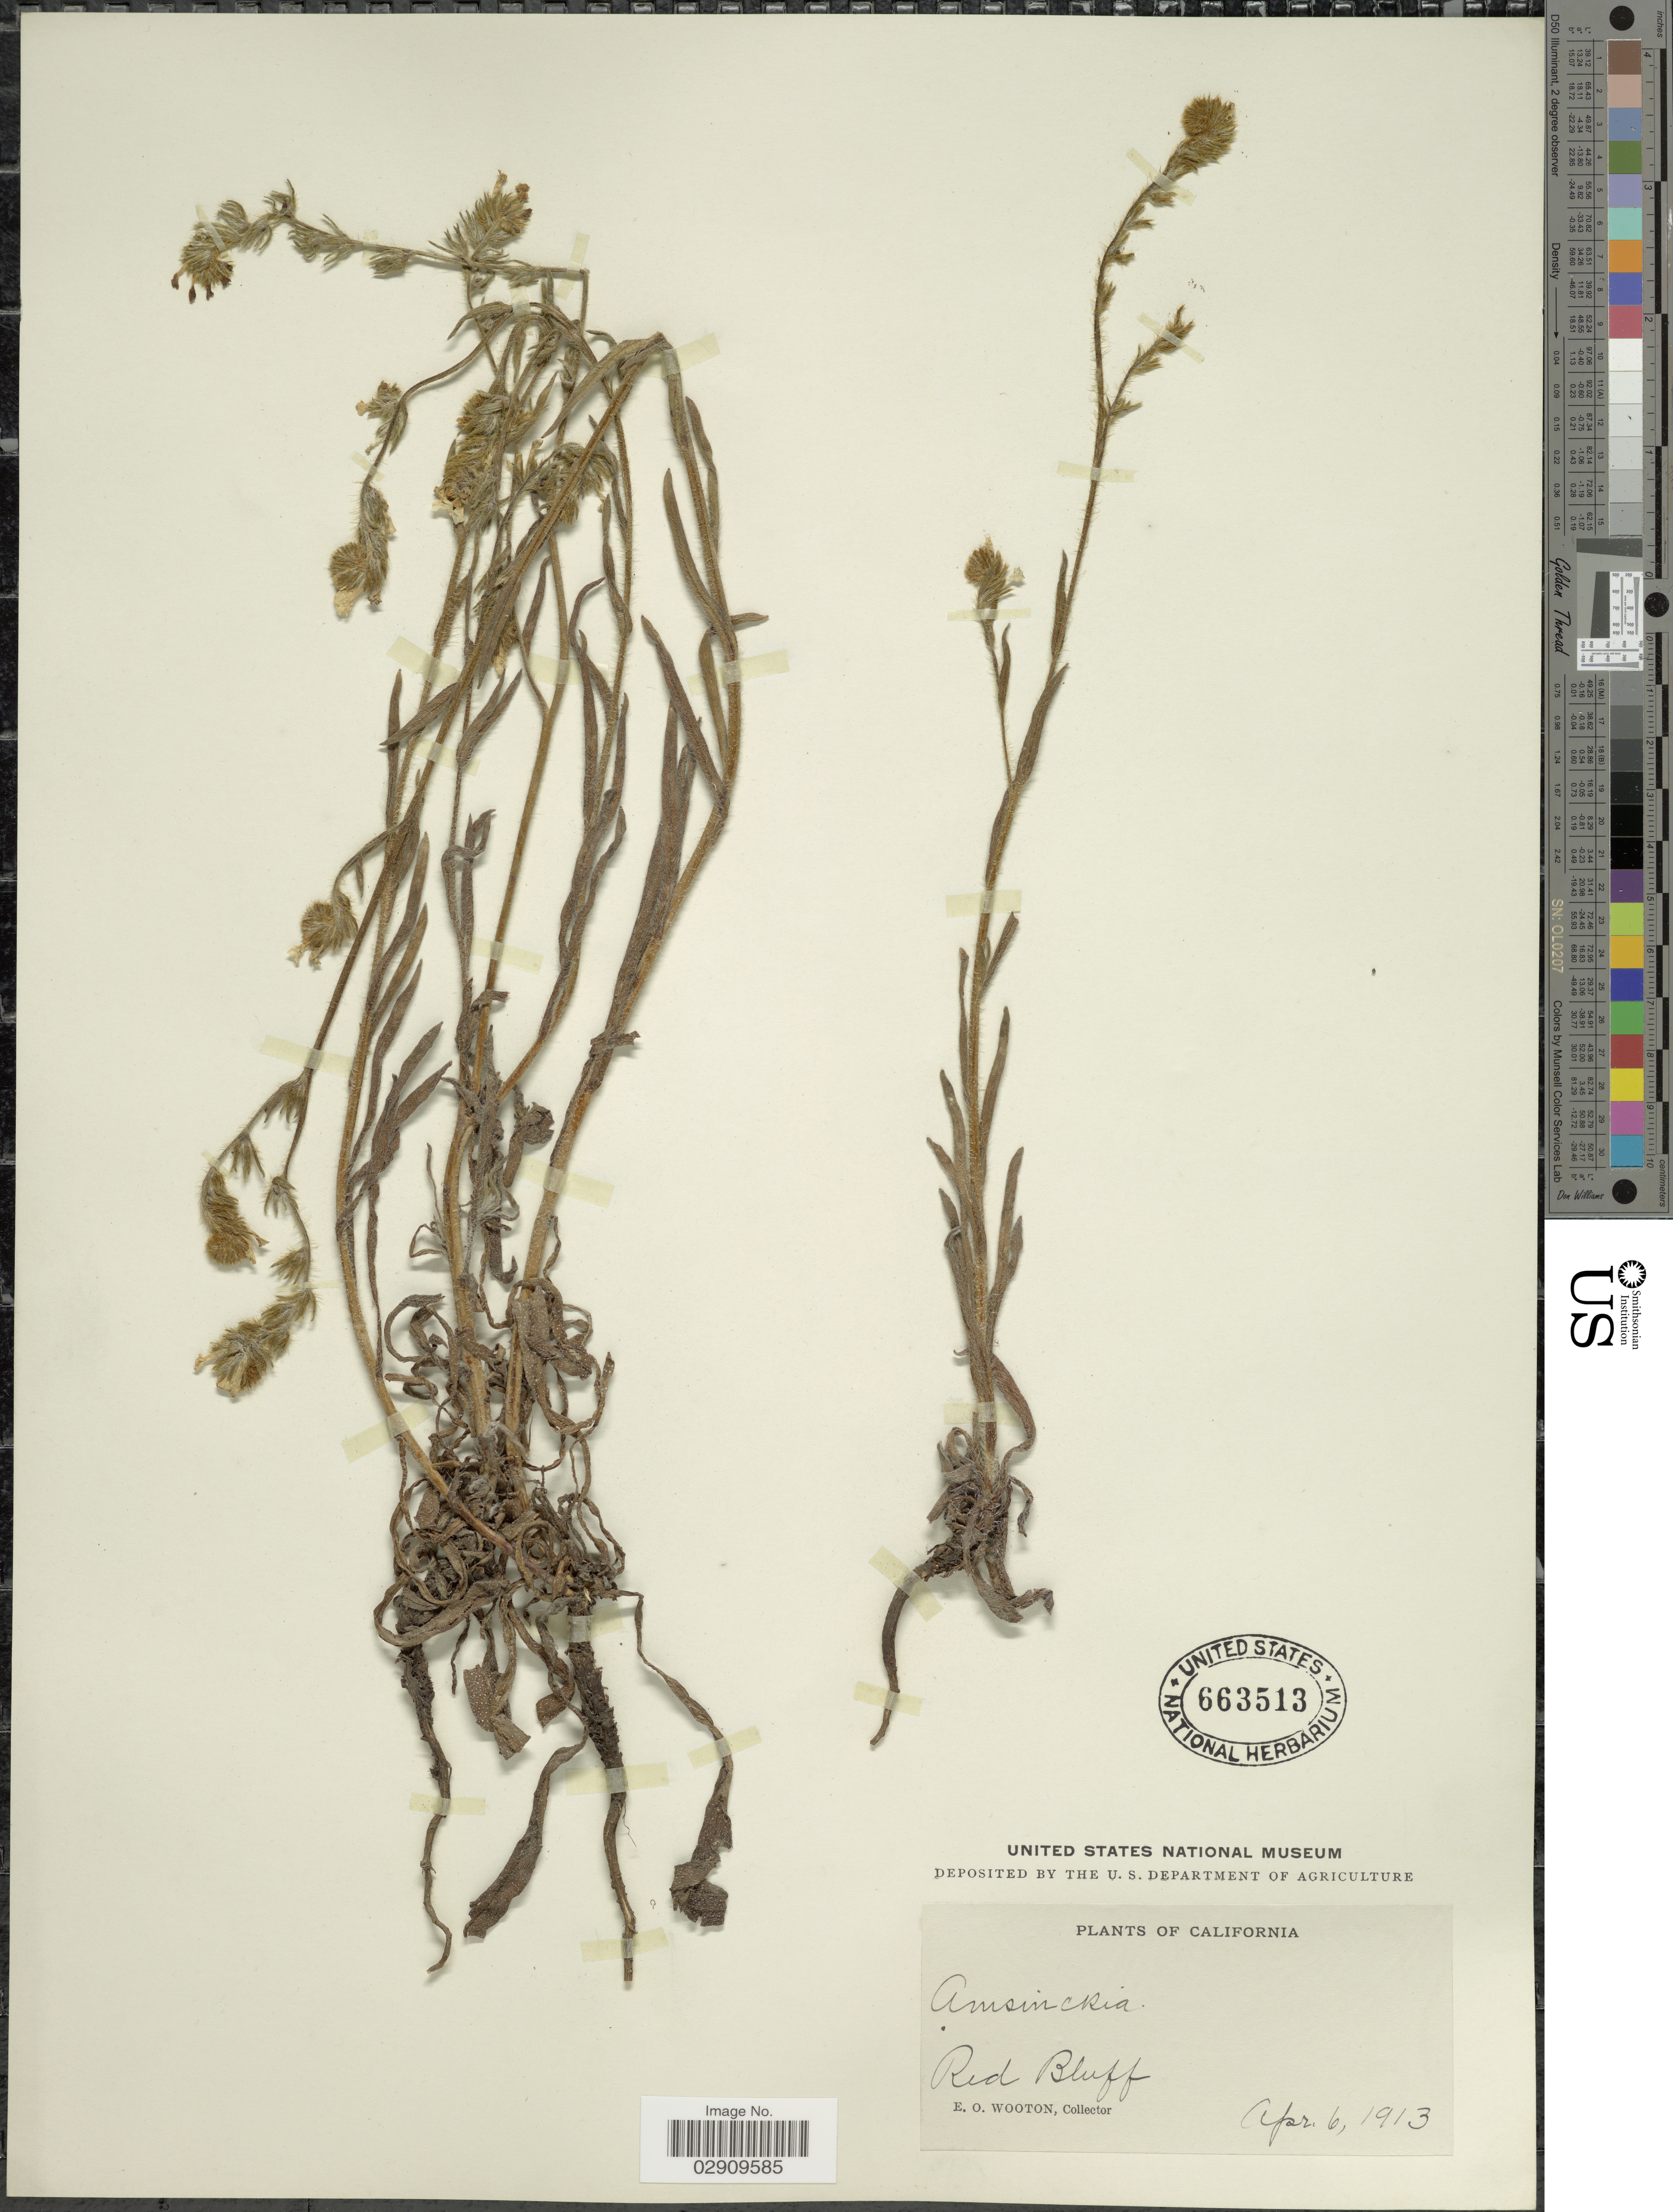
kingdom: Plantae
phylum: Tracheophyta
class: Magnoliopsida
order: Boraginales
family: Boraginaceae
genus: Amsinckia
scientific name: Amsinckia sp.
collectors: E. O. Wooton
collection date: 1913-04-06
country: United States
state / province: California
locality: Red Bluff.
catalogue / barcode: US 663513